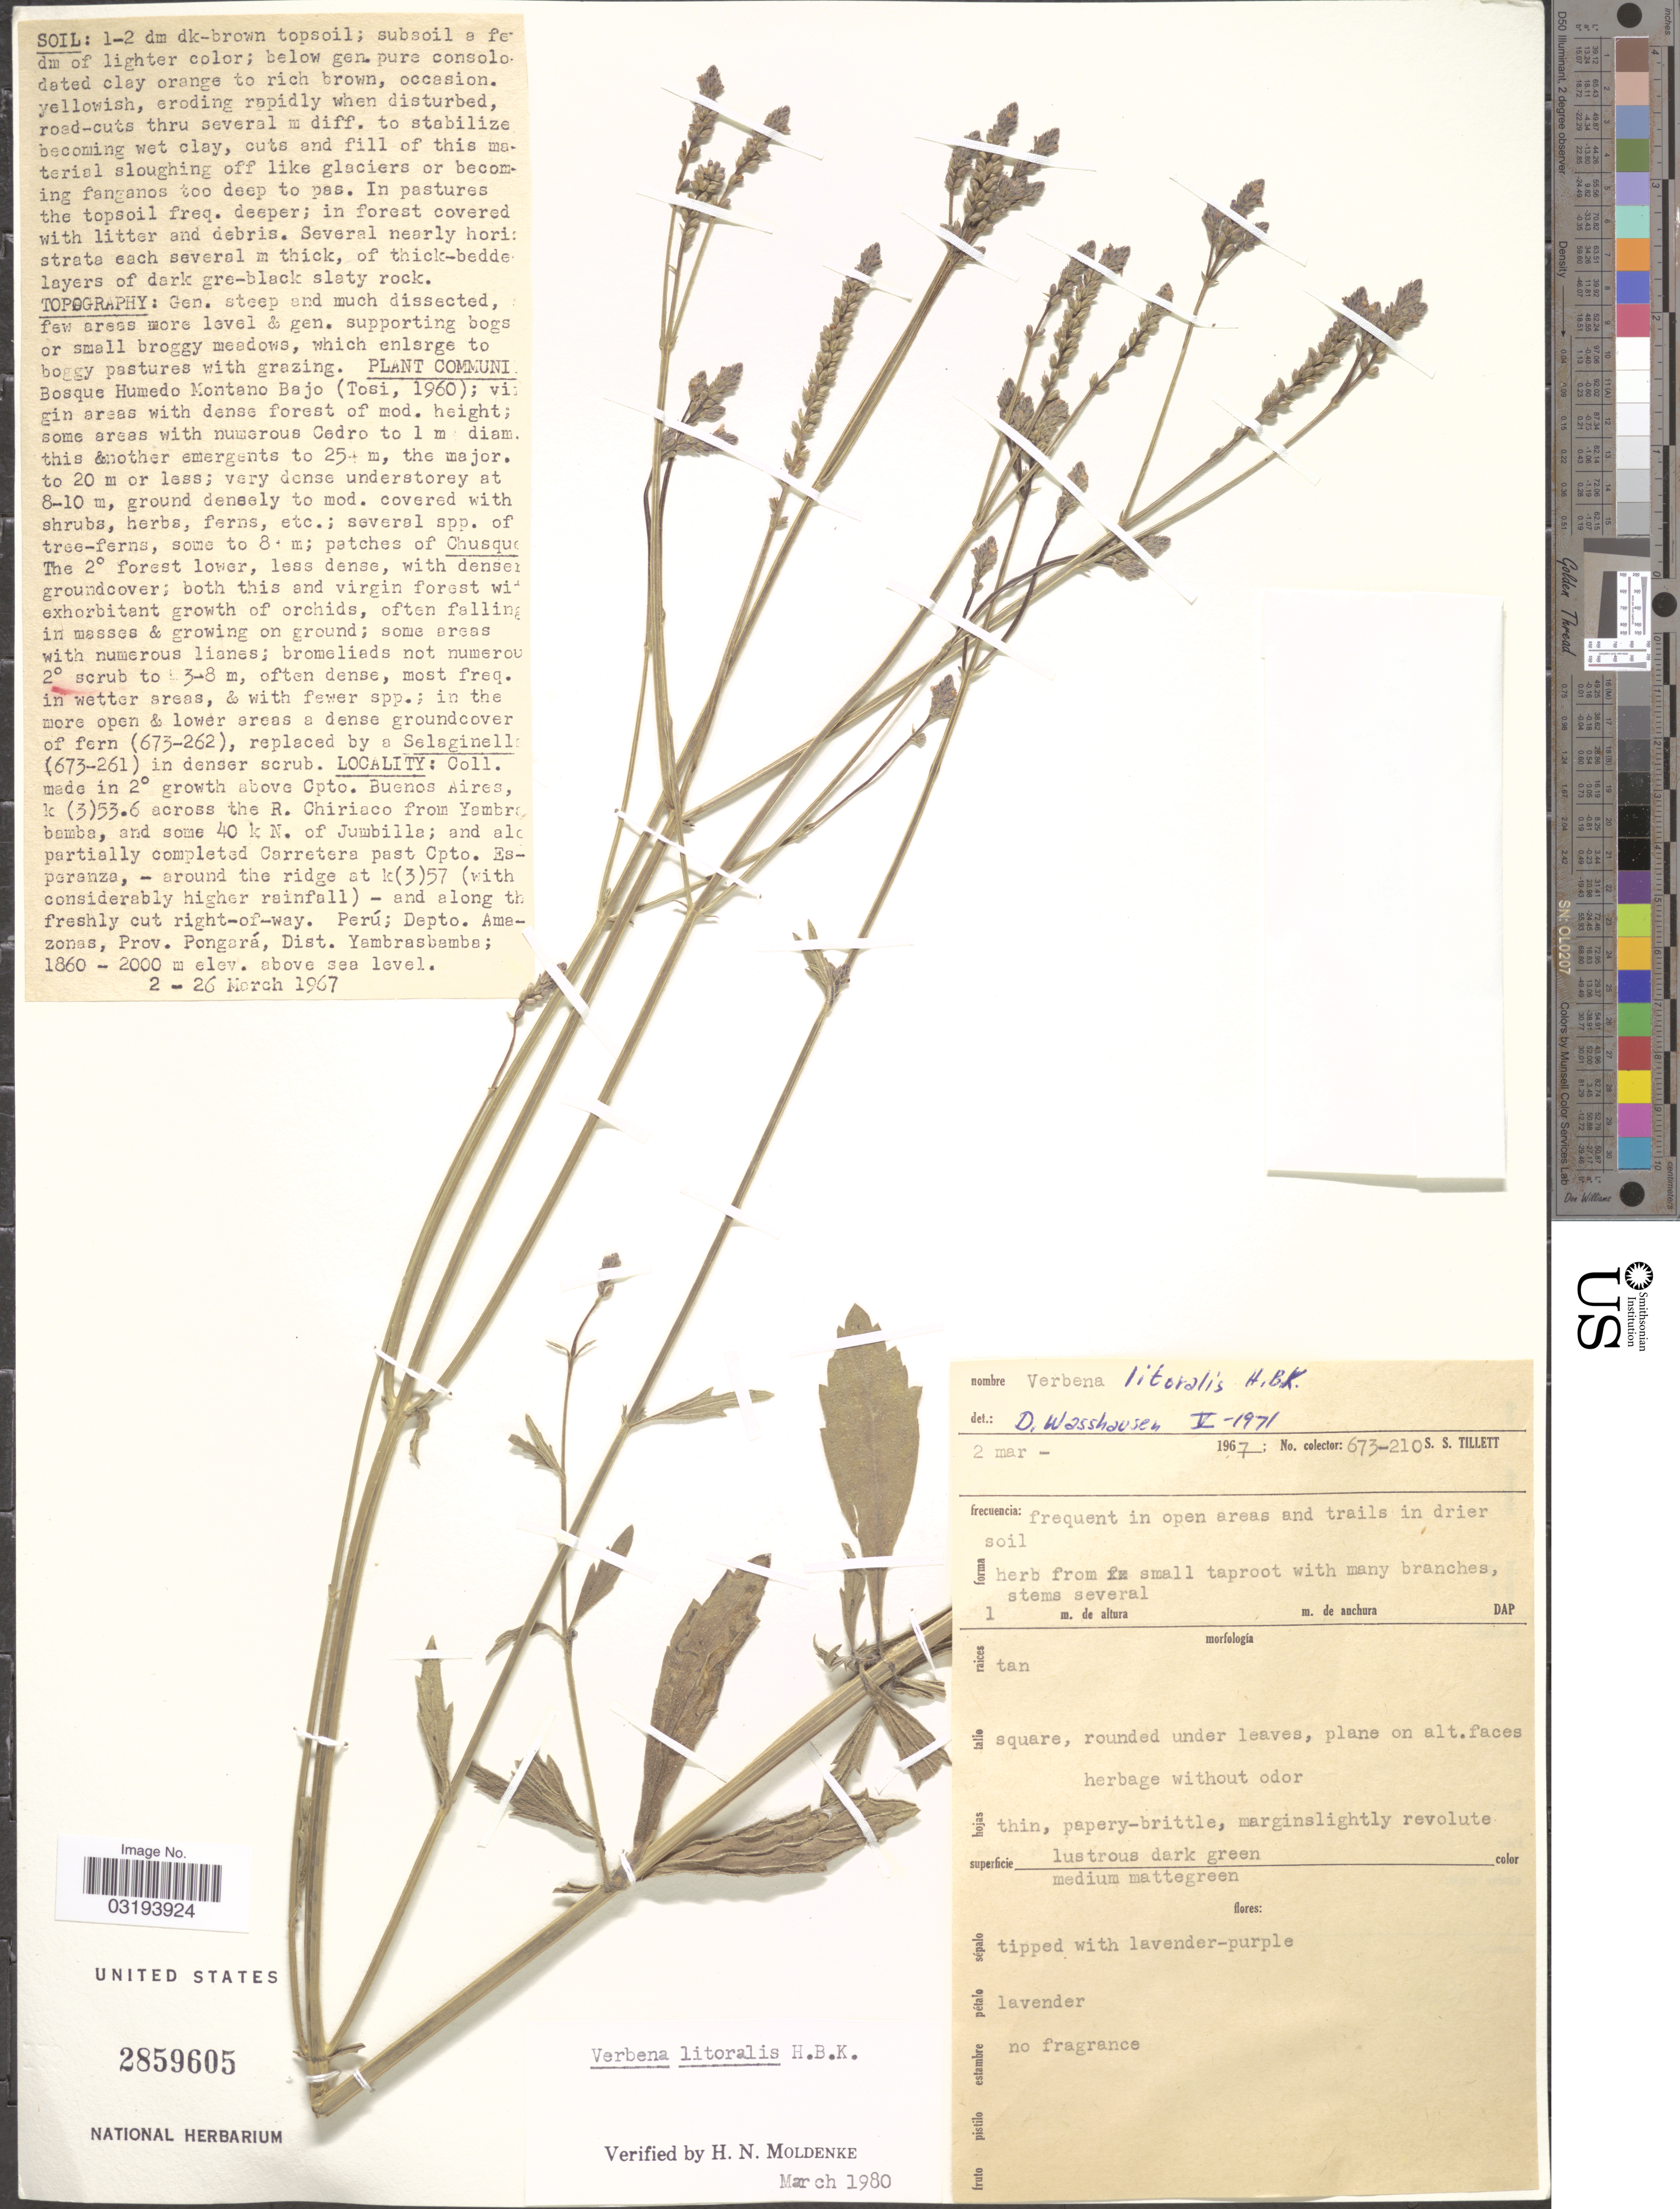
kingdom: Plantae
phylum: Tracheophyta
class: Magnoliopsida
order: Lamiales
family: Verbenaceae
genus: Verbena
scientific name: Verbena litoralis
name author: Kunth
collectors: S. S. Tillett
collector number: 673-210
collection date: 1967-03-02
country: Peru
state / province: Amazonas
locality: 2° growth above Cppto. Buenos Aires, k (3)53.6 across the R. Chiriaco from Yambrasbama, and some 40 k N. of Jumbille; and along partially completed.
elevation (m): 1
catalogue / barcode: US 2859605